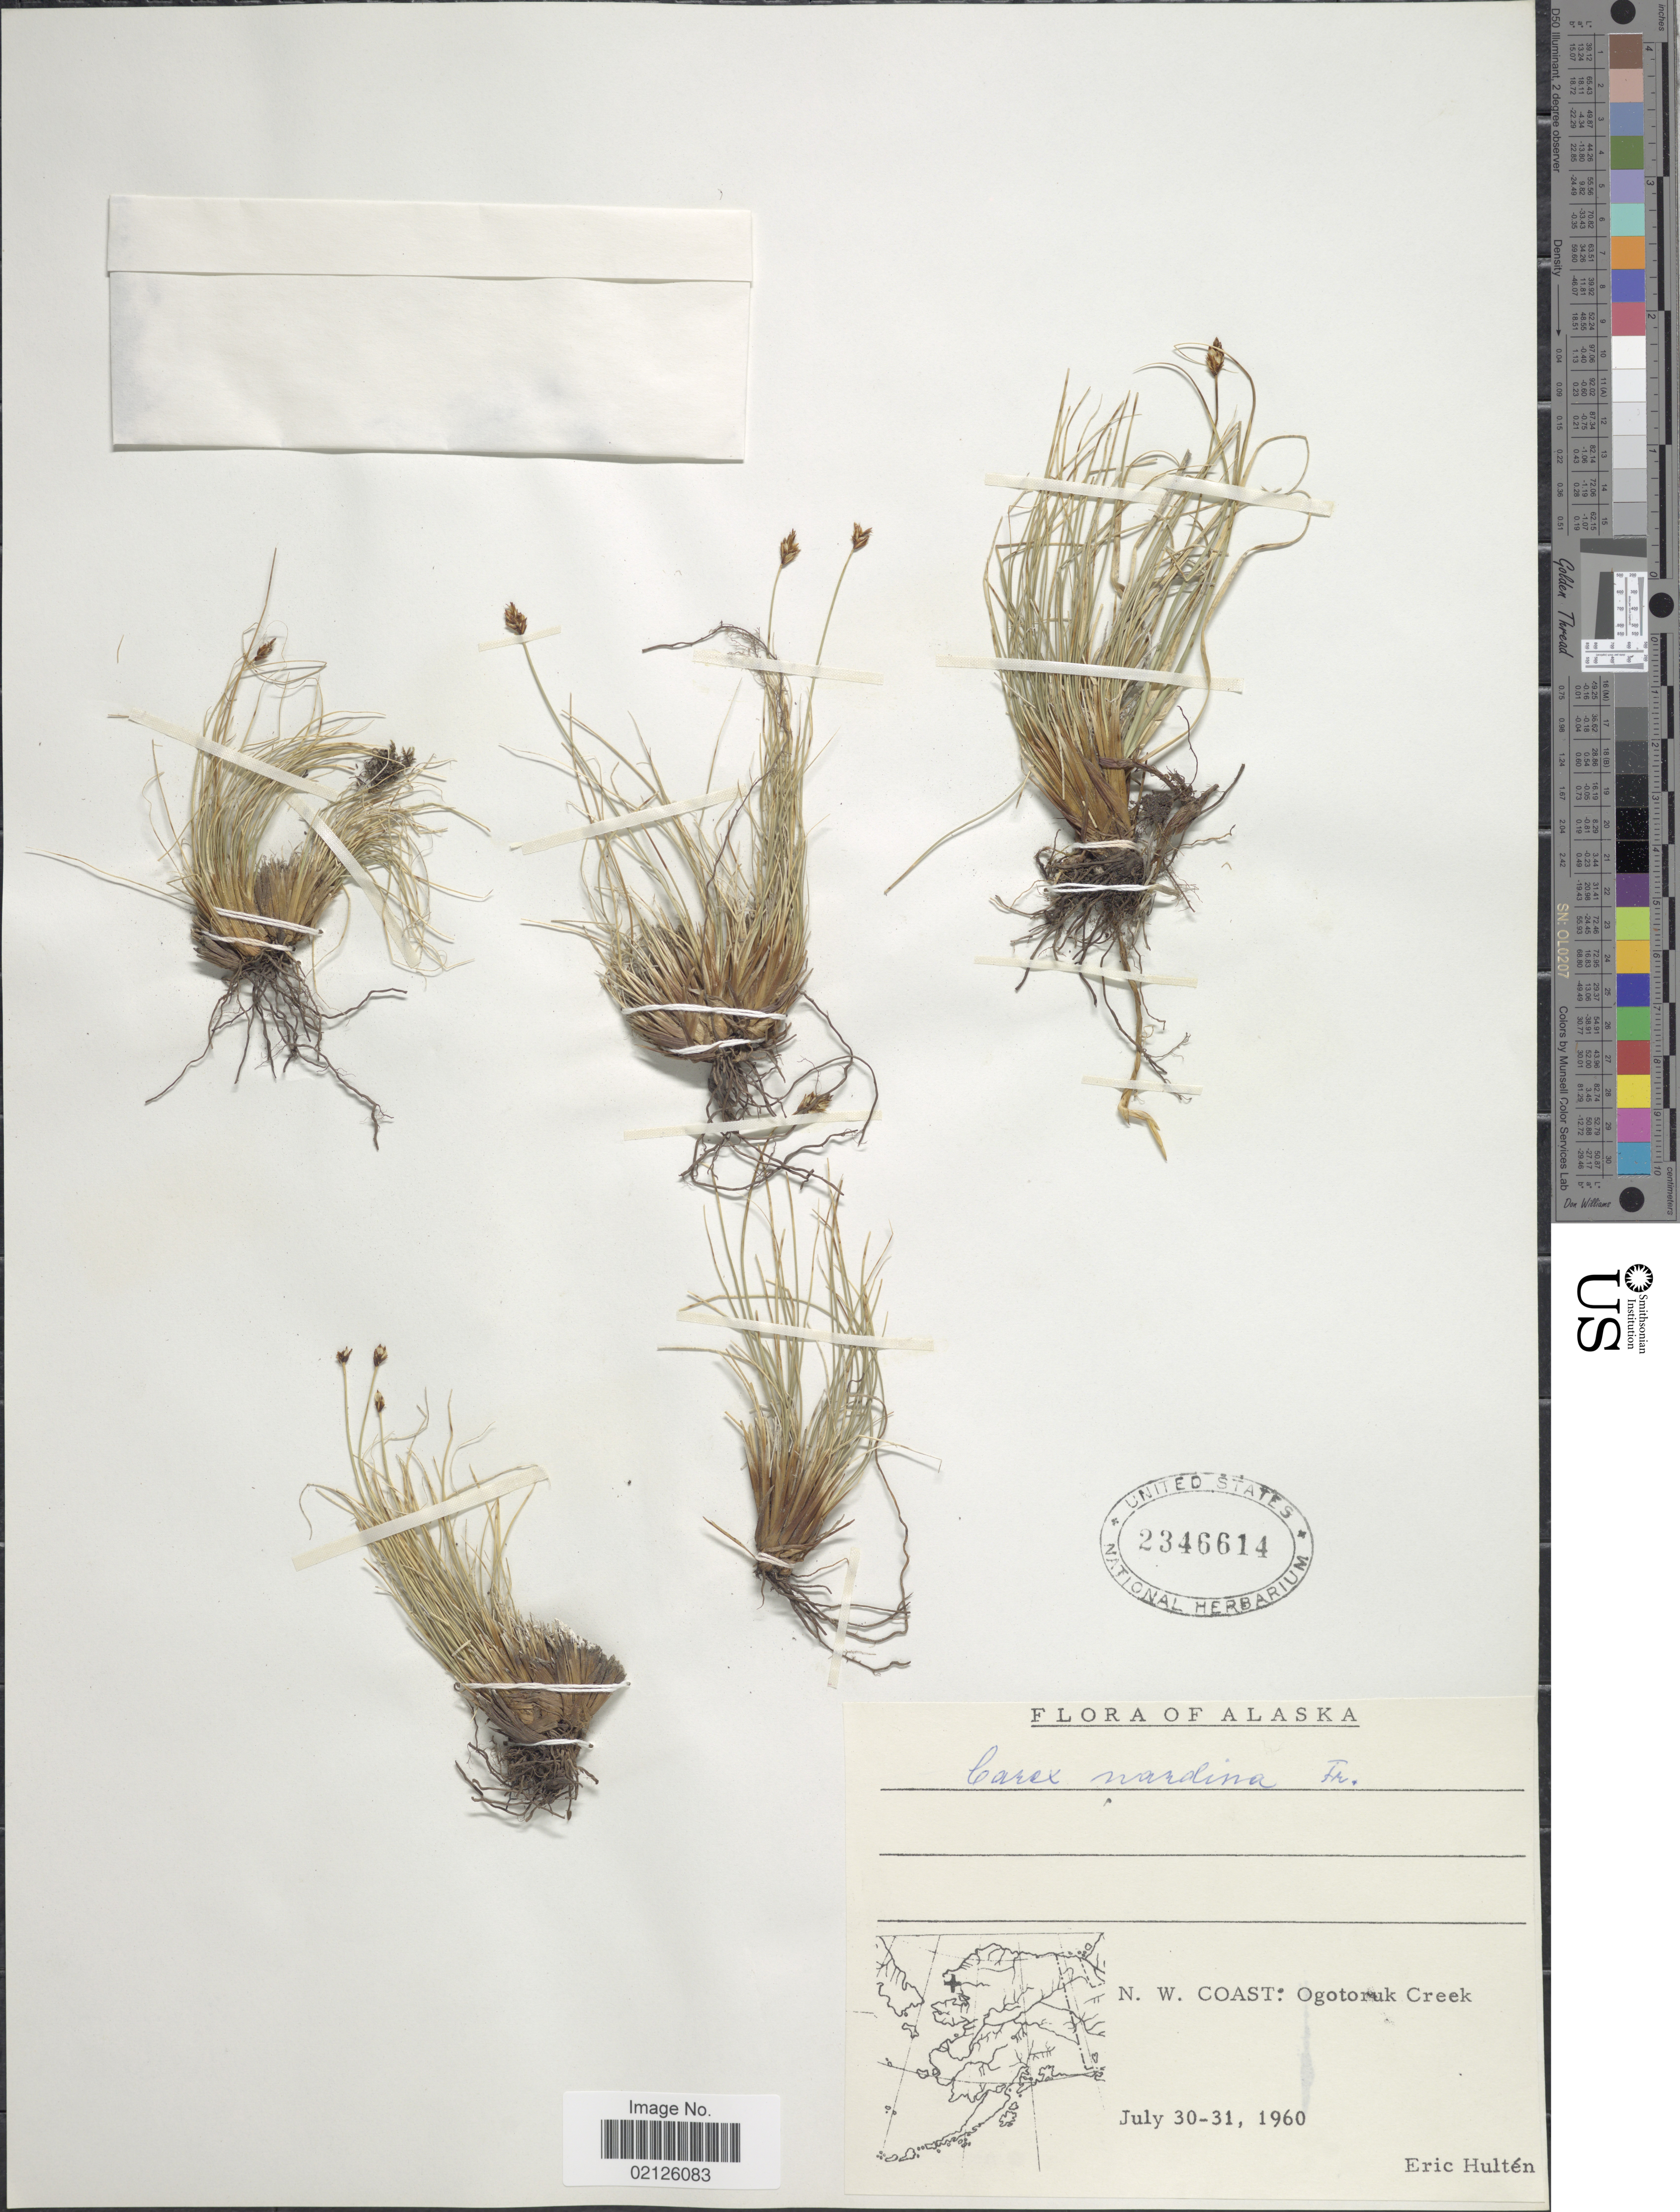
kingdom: Plantae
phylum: Tracheophyta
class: Liliopsida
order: Poales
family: Cyperaceae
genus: Carex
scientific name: Carex nardina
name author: (Hornem.) Fr.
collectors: E. G. Hultén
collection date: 1960-07-30/1960-07-31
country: United States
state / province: Alaska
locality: N.W. Coast: Ogotoruk Creek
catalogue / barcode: US 2346614